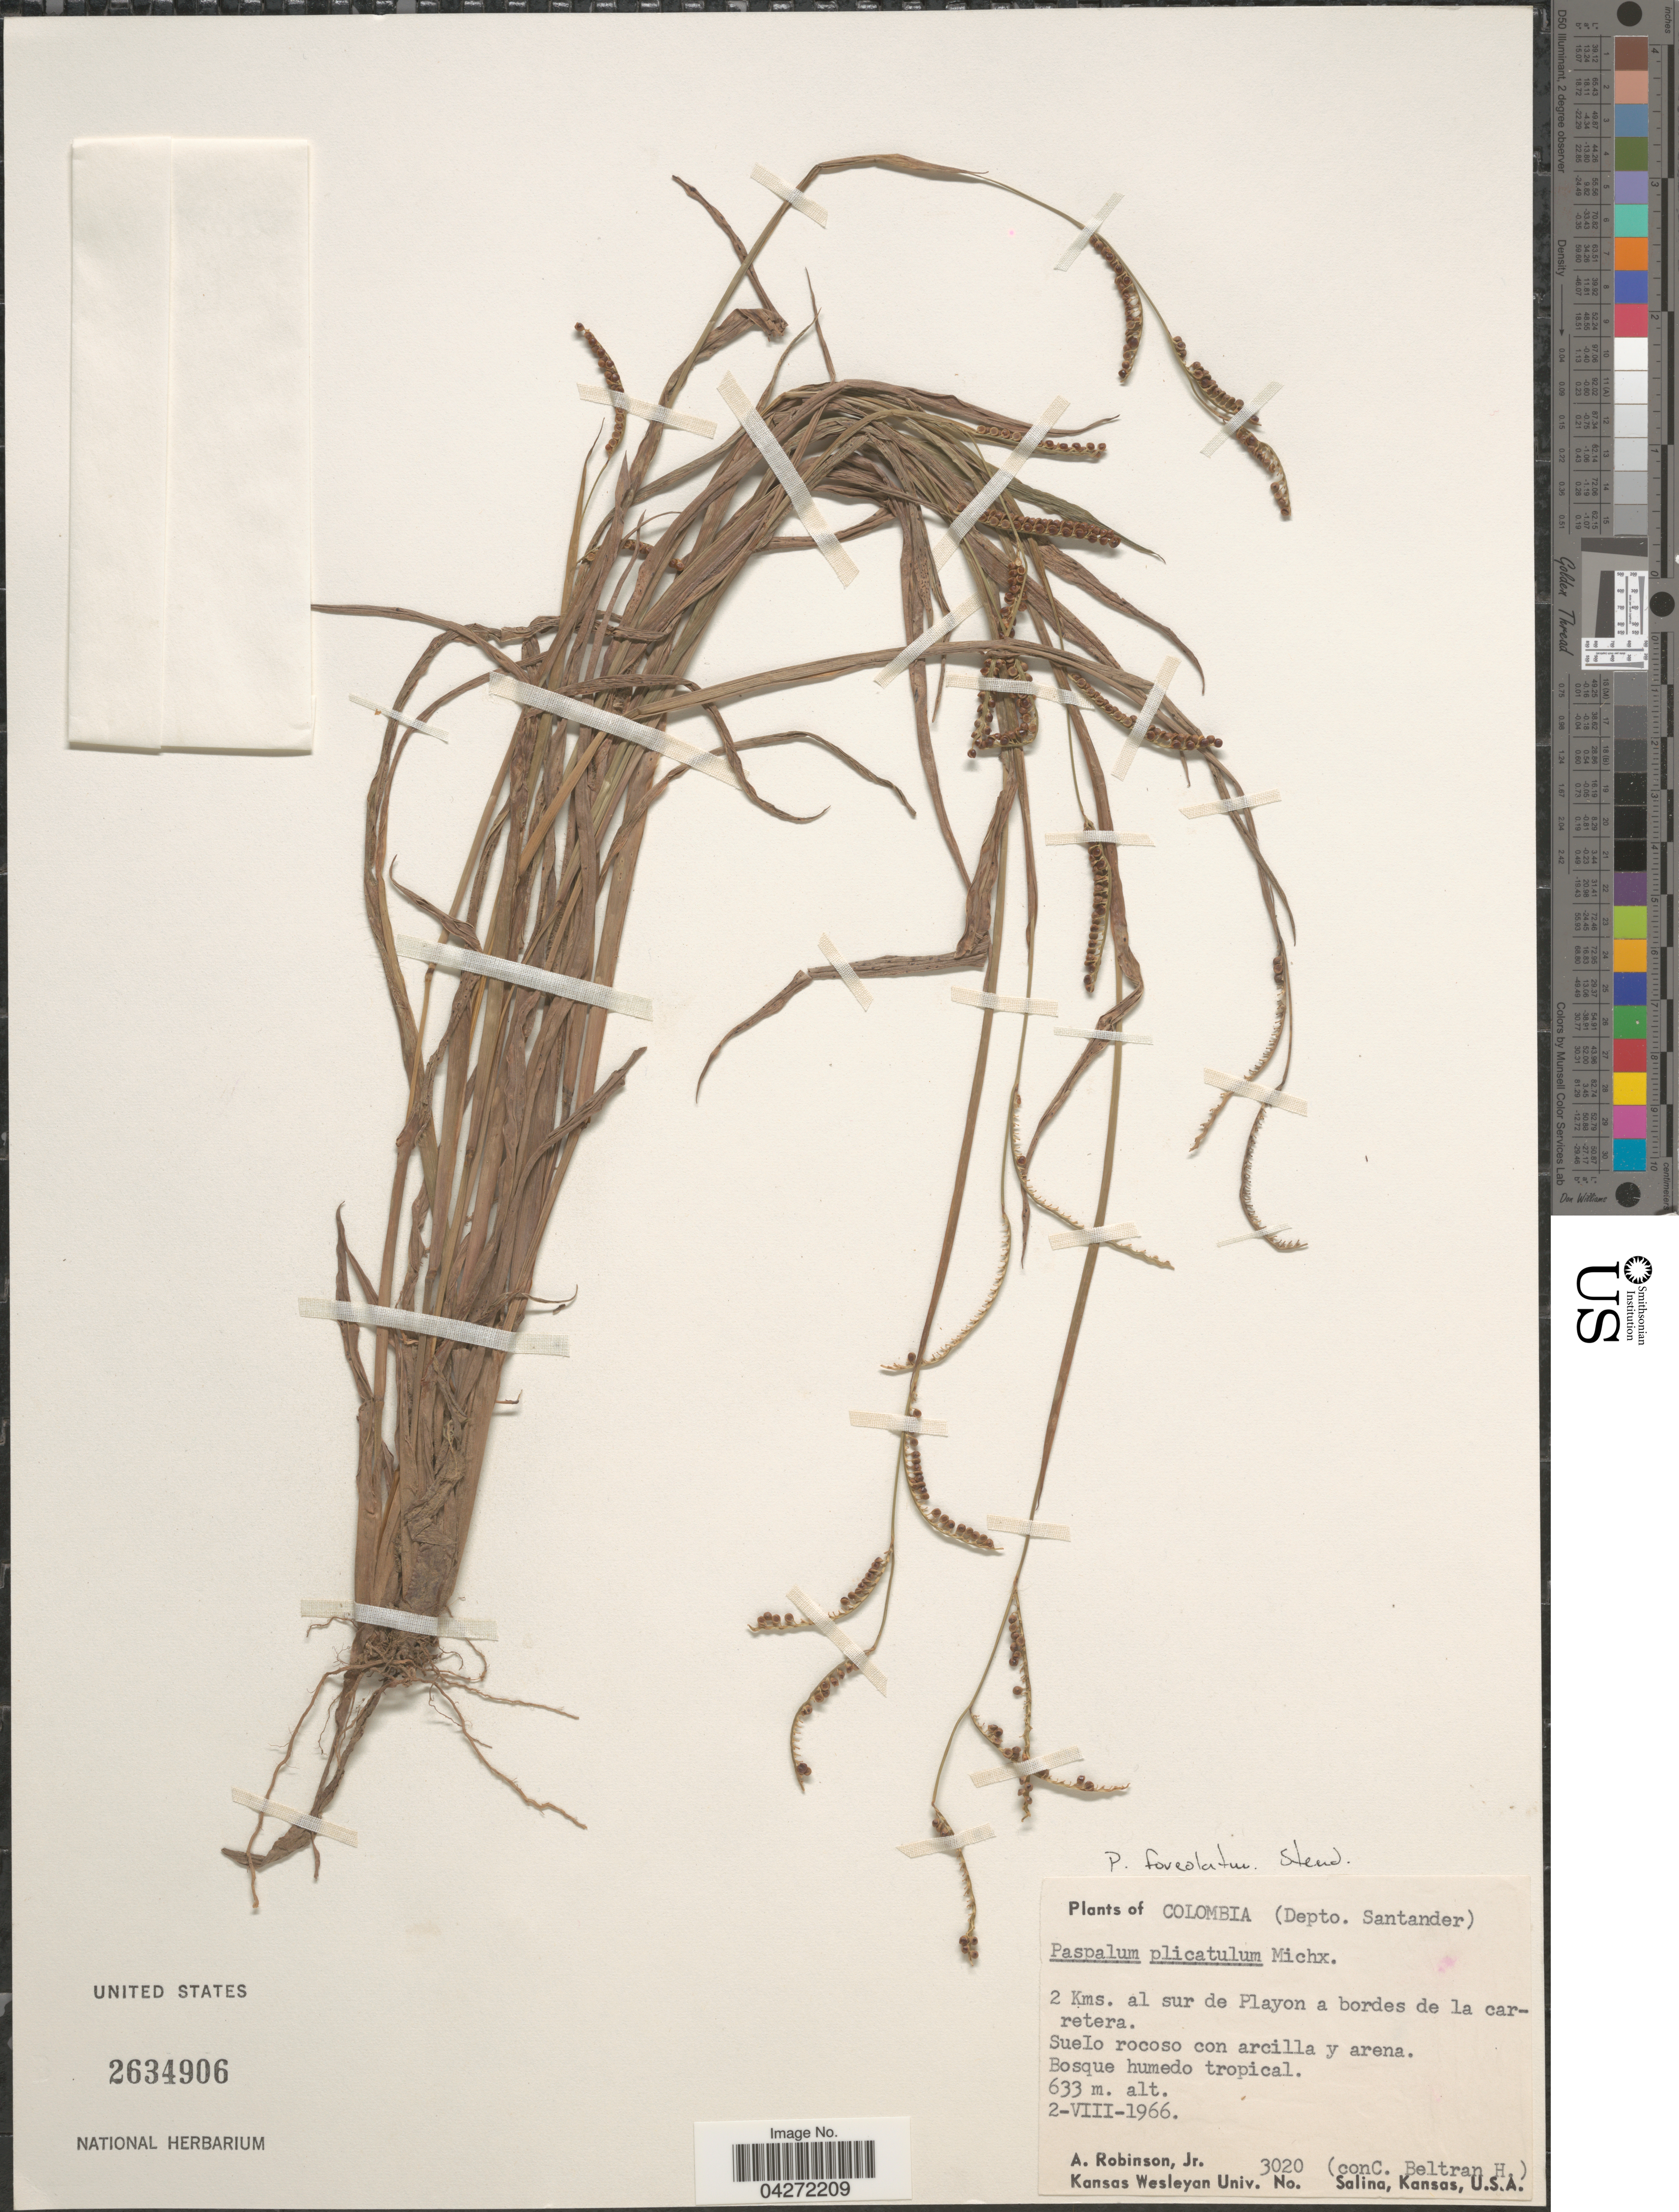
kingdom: Plantae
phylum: Tracheophyta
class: Liliopsida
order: Poales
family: Poaceae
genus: Paspalum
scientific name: Paspalum melanospermum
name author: Desv. ex Poir.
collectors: A. Robinson Jr. & C. Beltran H.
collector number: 3020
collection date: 1966-08-02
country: Colombia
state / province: Santander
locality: (Depto. Santander). 2 Kms. al sur de Playon a bordes de la carretera.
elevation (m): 633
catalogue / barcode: US 2634906